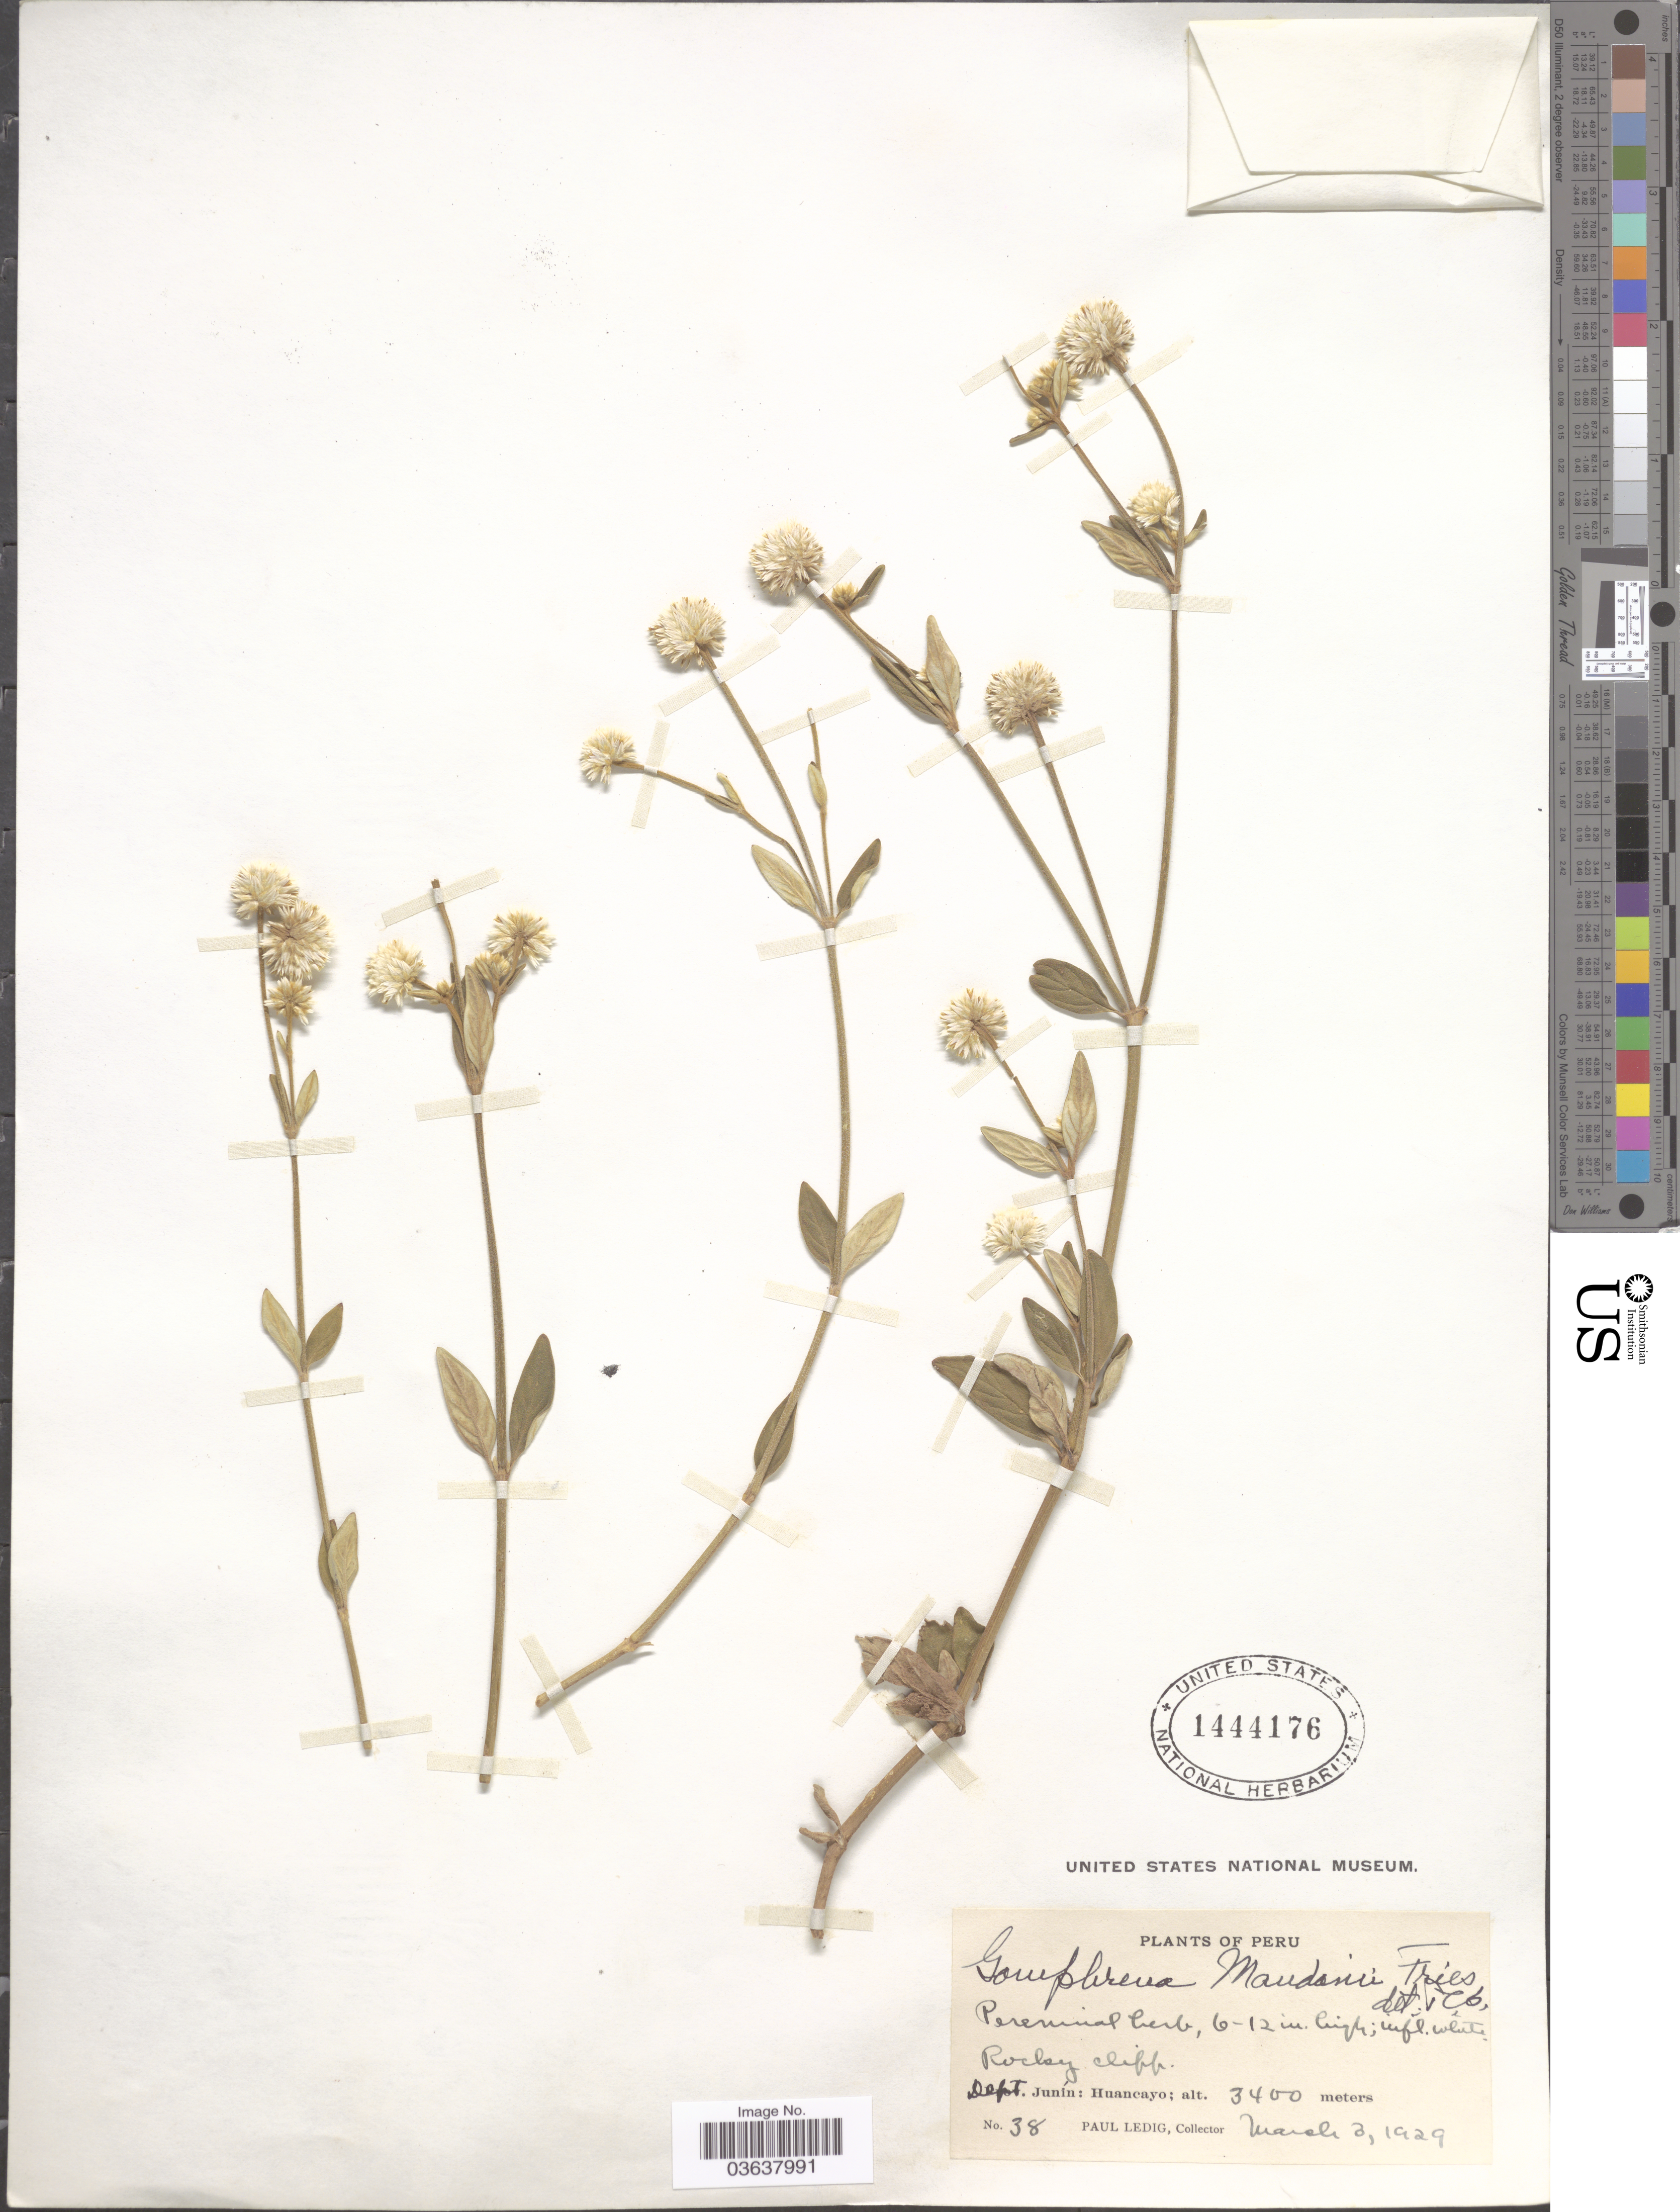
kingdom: Plantae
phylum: Tracheophyta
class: Magnoliopsida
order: Caryophyllales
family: Amaranthaceae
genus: Gomphrena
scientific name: Gomphrena mandonii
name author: R.E. Fr.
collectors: P. Ledig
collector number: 38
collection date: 1929-03-03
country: Peru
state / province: Junín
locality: Dept. Junín: Huancayo.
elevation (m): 3400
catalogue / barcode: US 1444176